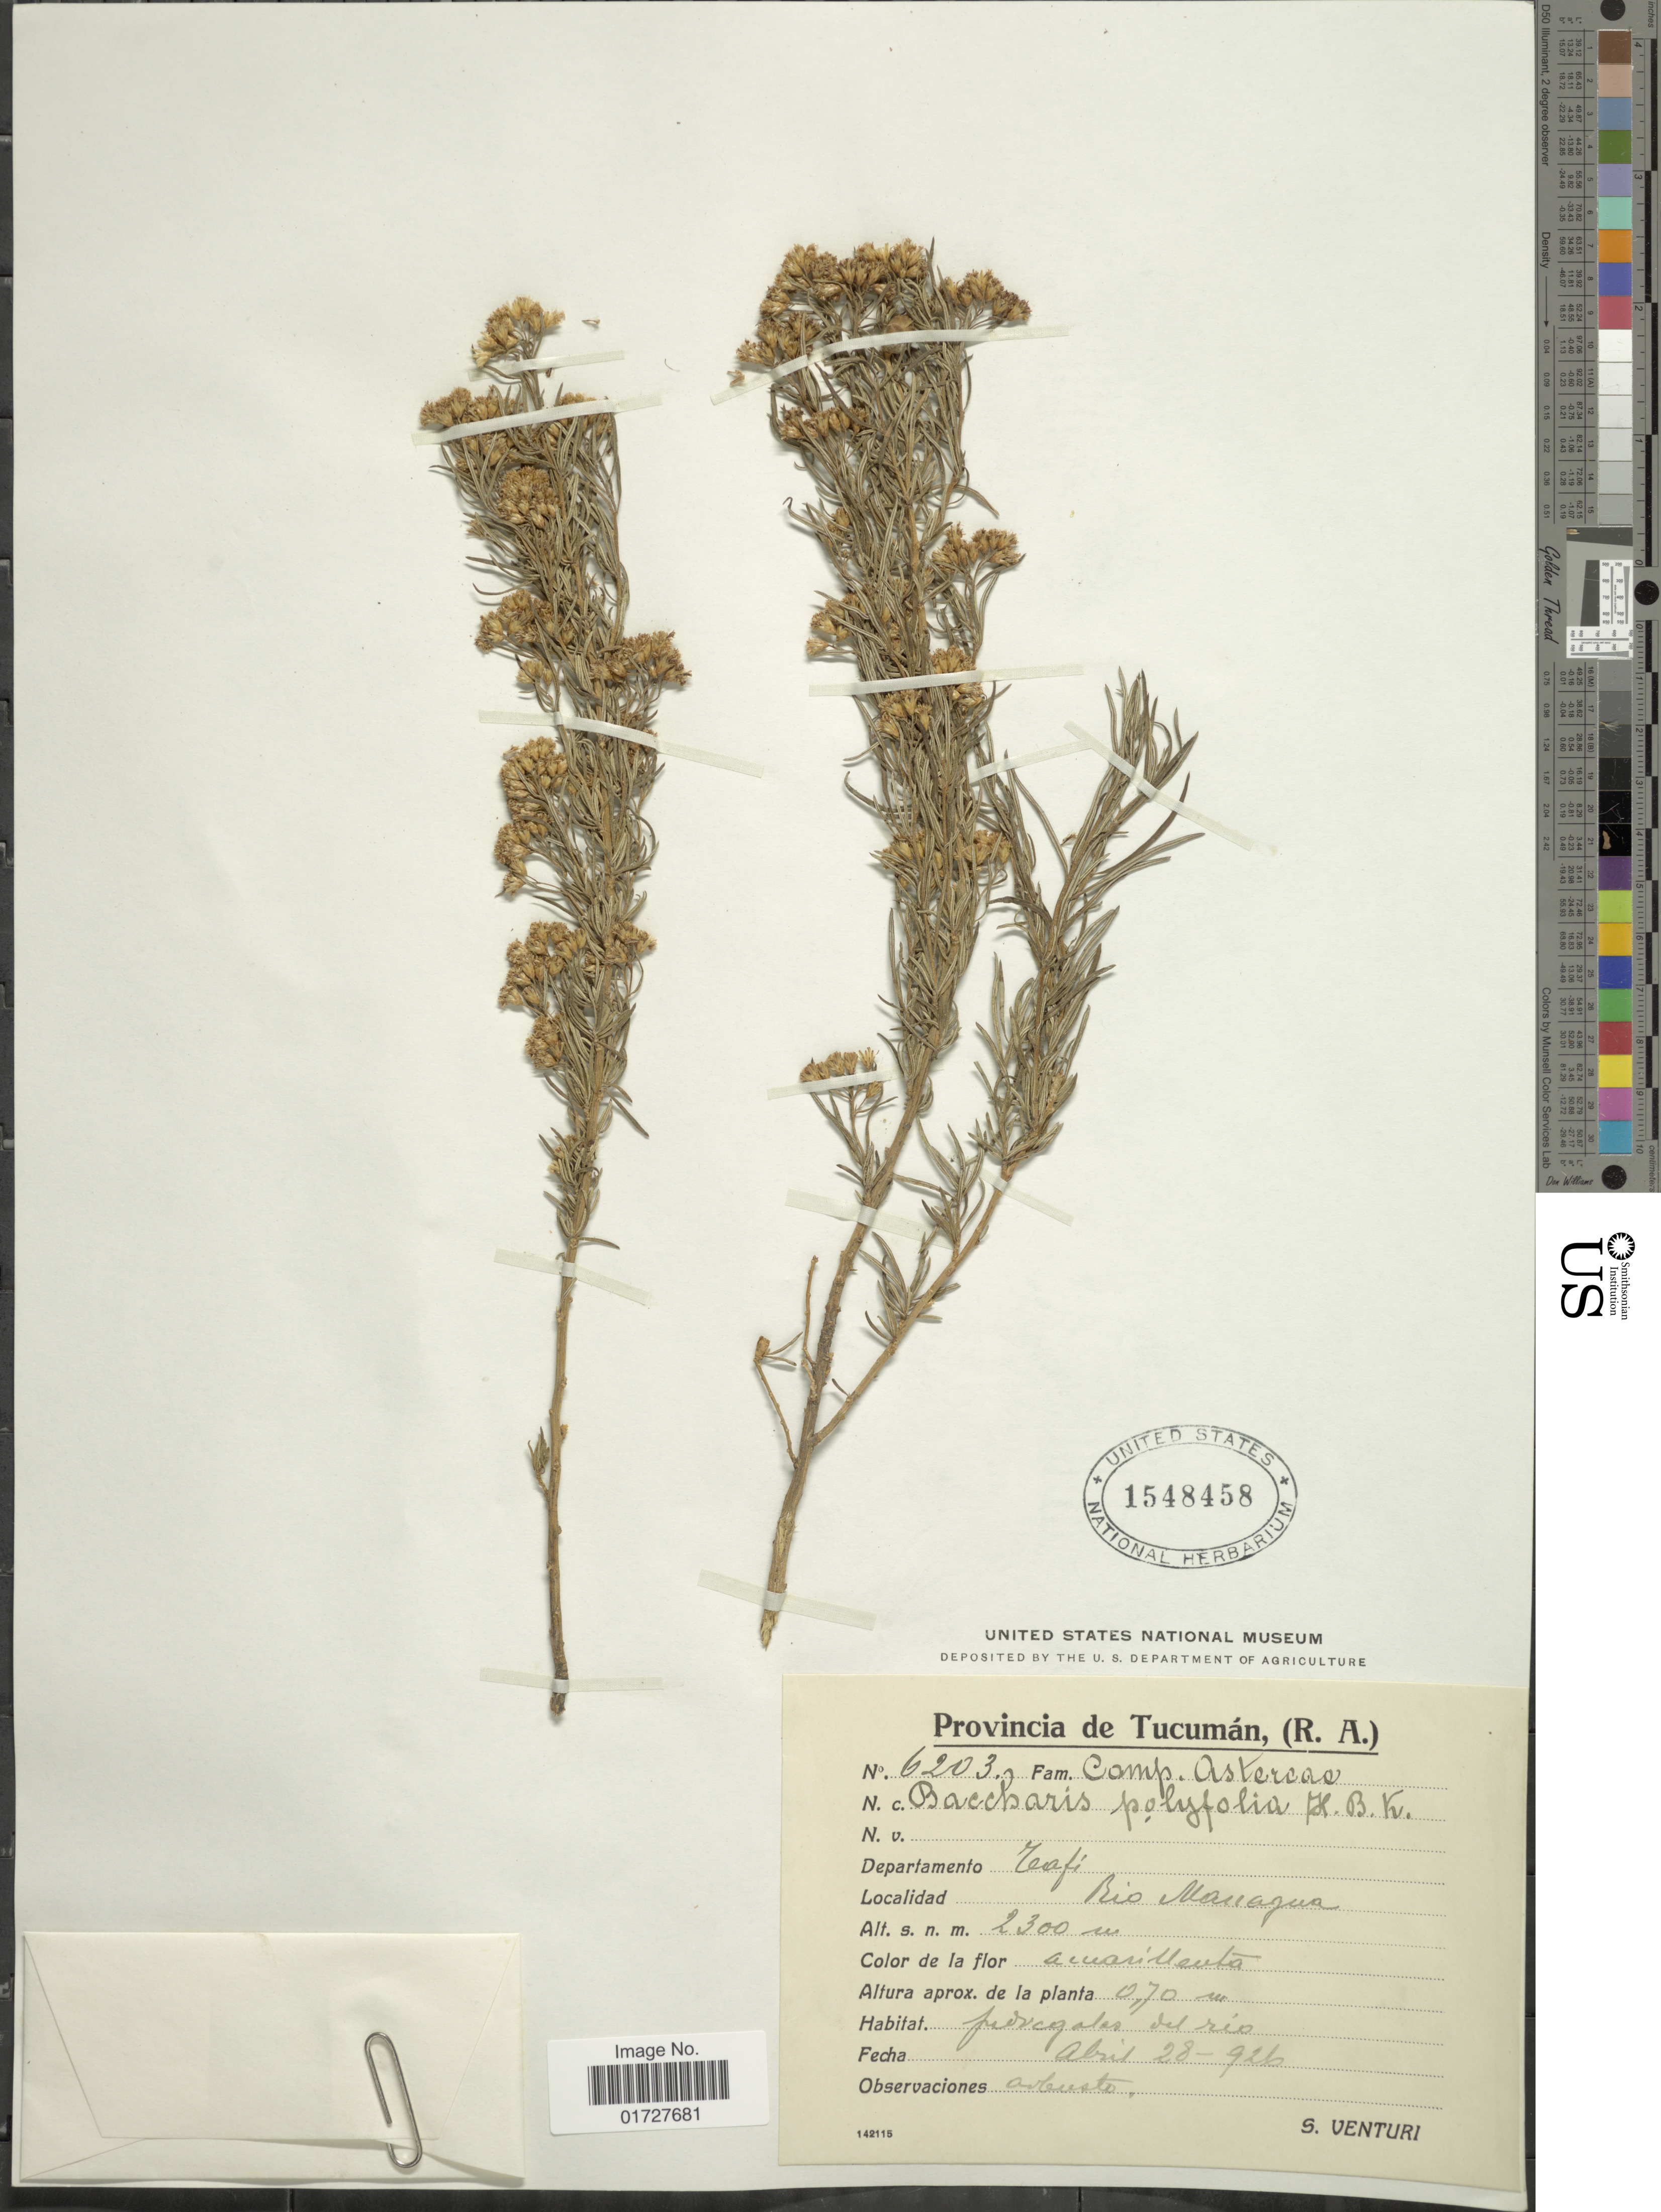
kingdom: Plantae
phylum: Tracheophyta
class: Magnoliopsida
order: Asterales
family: Asteraceae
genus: Baccharis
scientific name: Baccharis polifolia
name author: Griseb.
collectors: S. Venturi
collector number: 6203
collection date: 1926-04-28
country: Argentina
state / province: Tucuman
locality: Departamento Tafi, Rio Managua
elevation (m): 2300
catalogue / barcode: US 1548458